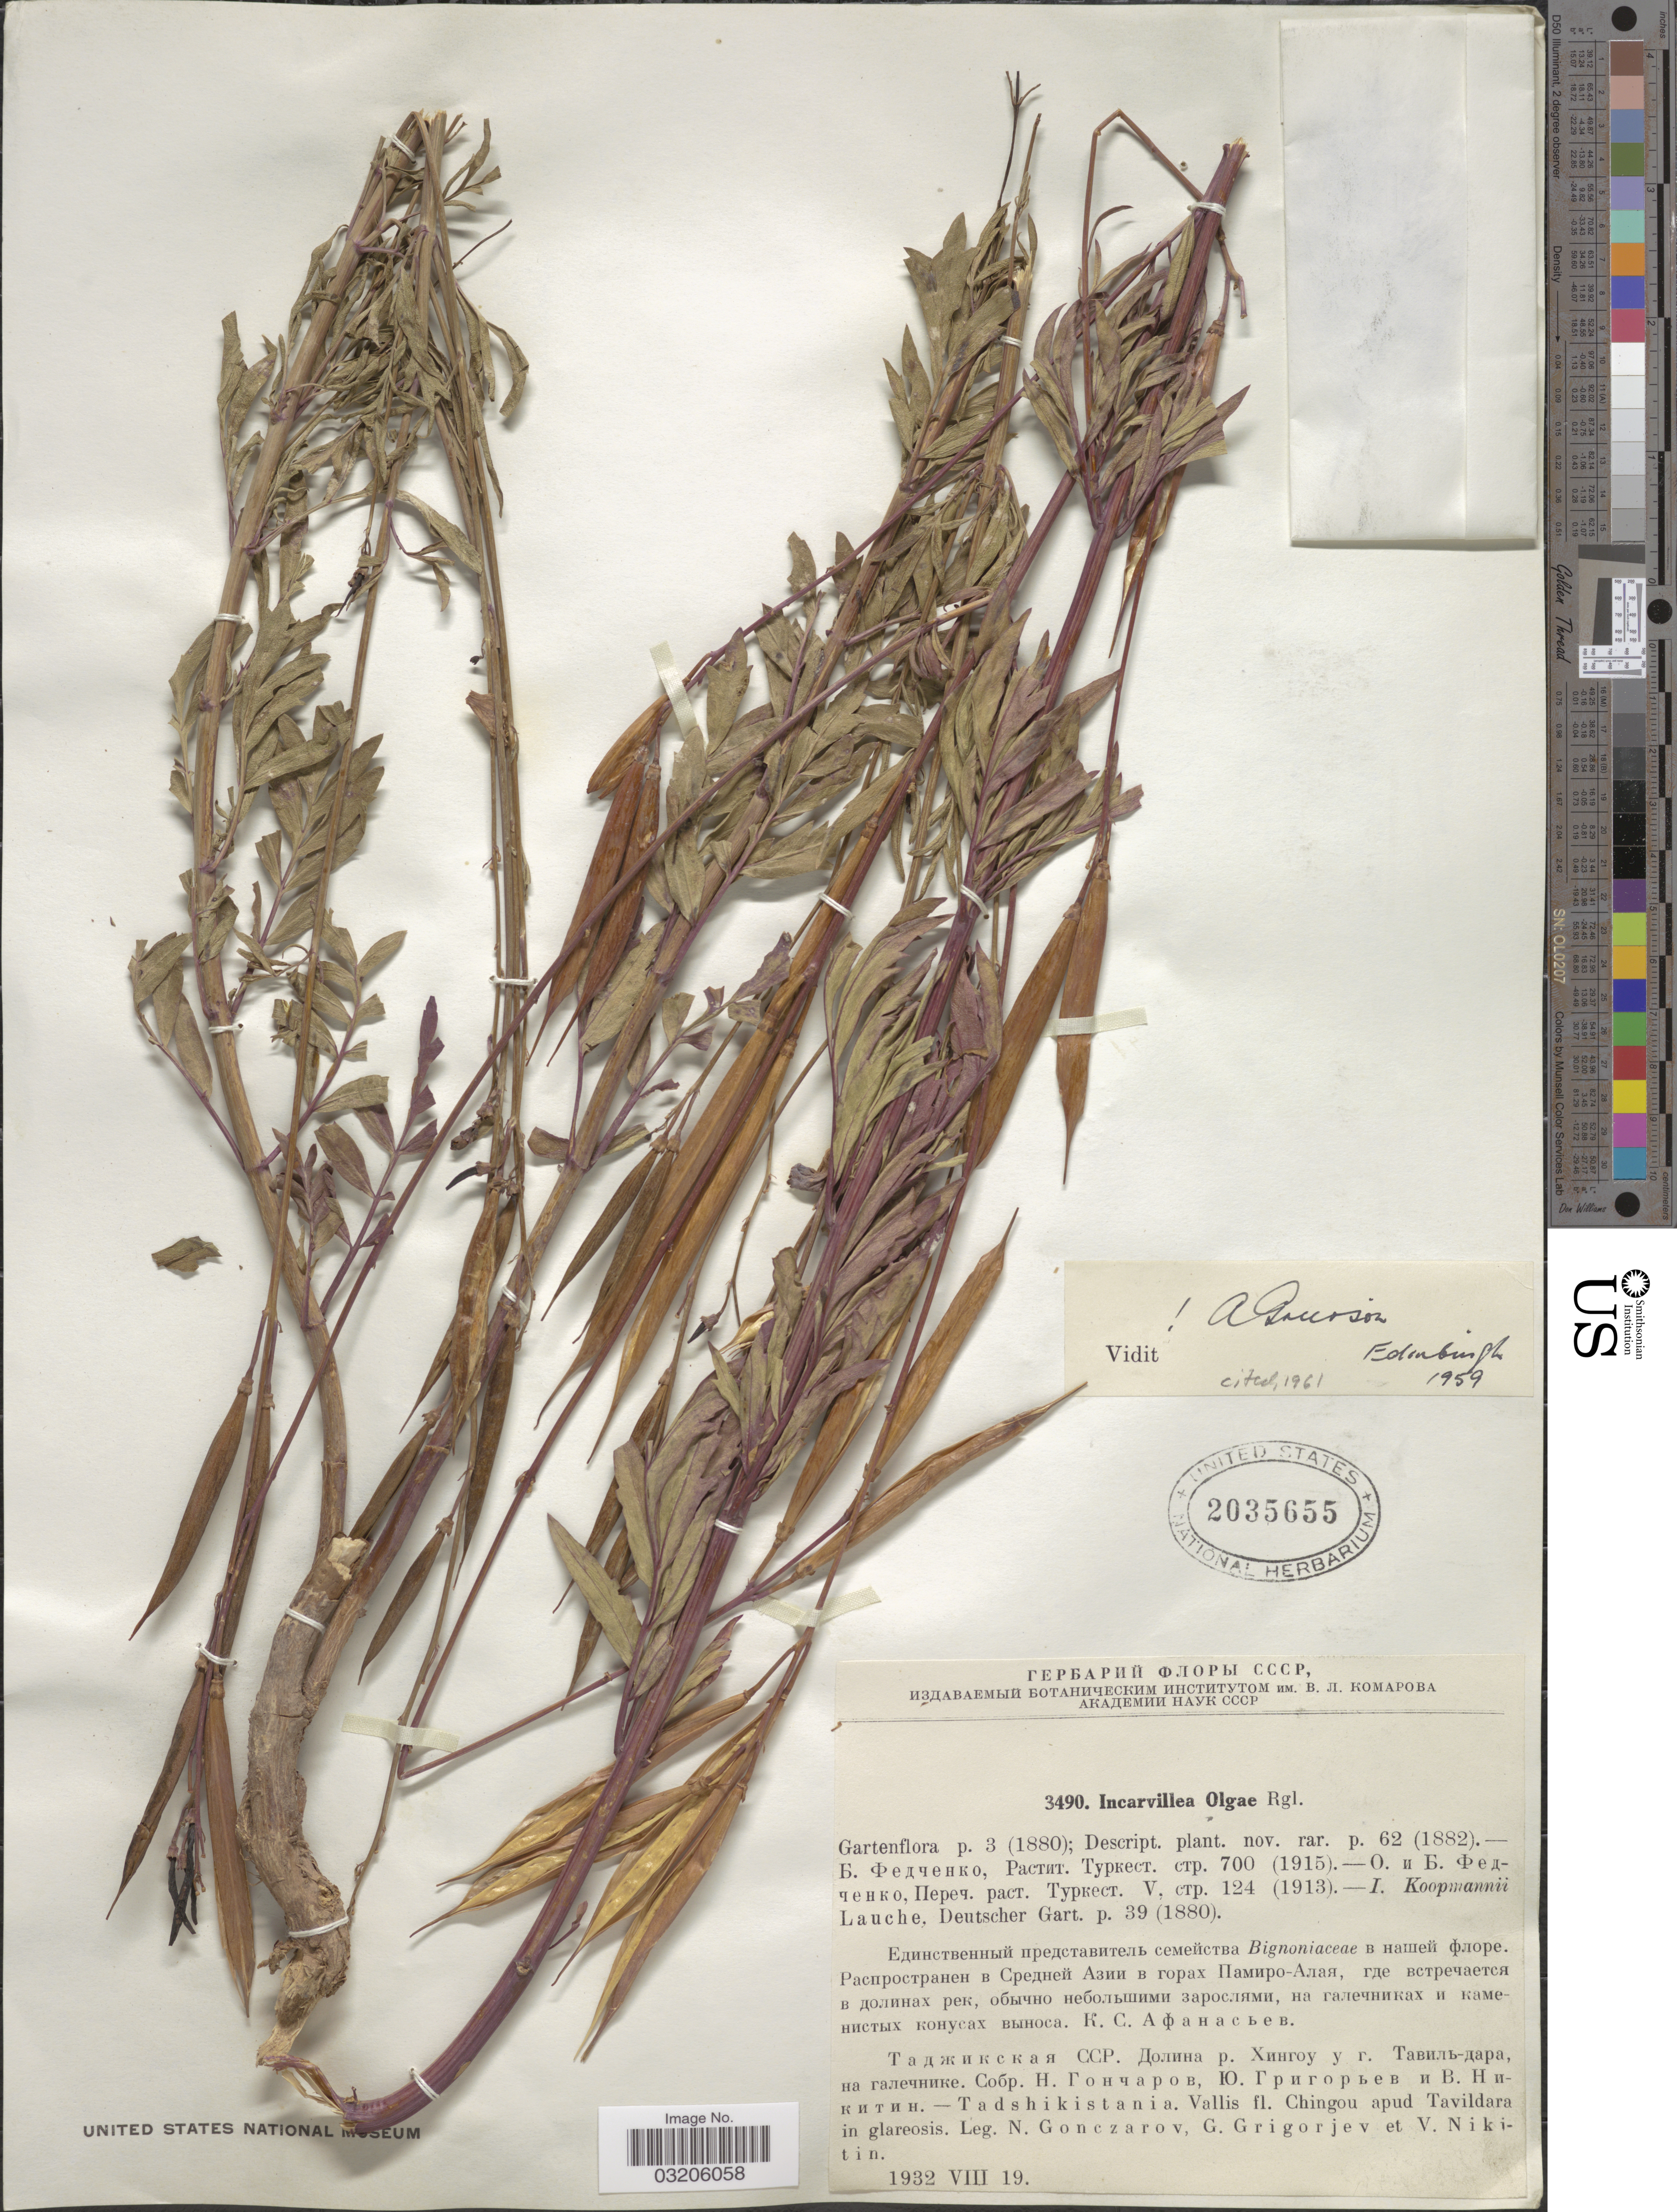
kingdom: Plantae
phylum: Tracheophyta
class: Magnoliopsida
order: Lamiales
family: Bignoniaceae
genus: Incarvillea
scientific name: Incarvillea olgae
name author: Regel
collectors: N. F. Gonczarov, G. Grigorjev & V. A. Nikitin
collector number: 3490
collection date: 1932-08-19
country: Tajikistan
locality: Tadshikistania. Vallis fl. Chingou apud Tavildara in glareosis.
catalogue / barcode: US 2035655